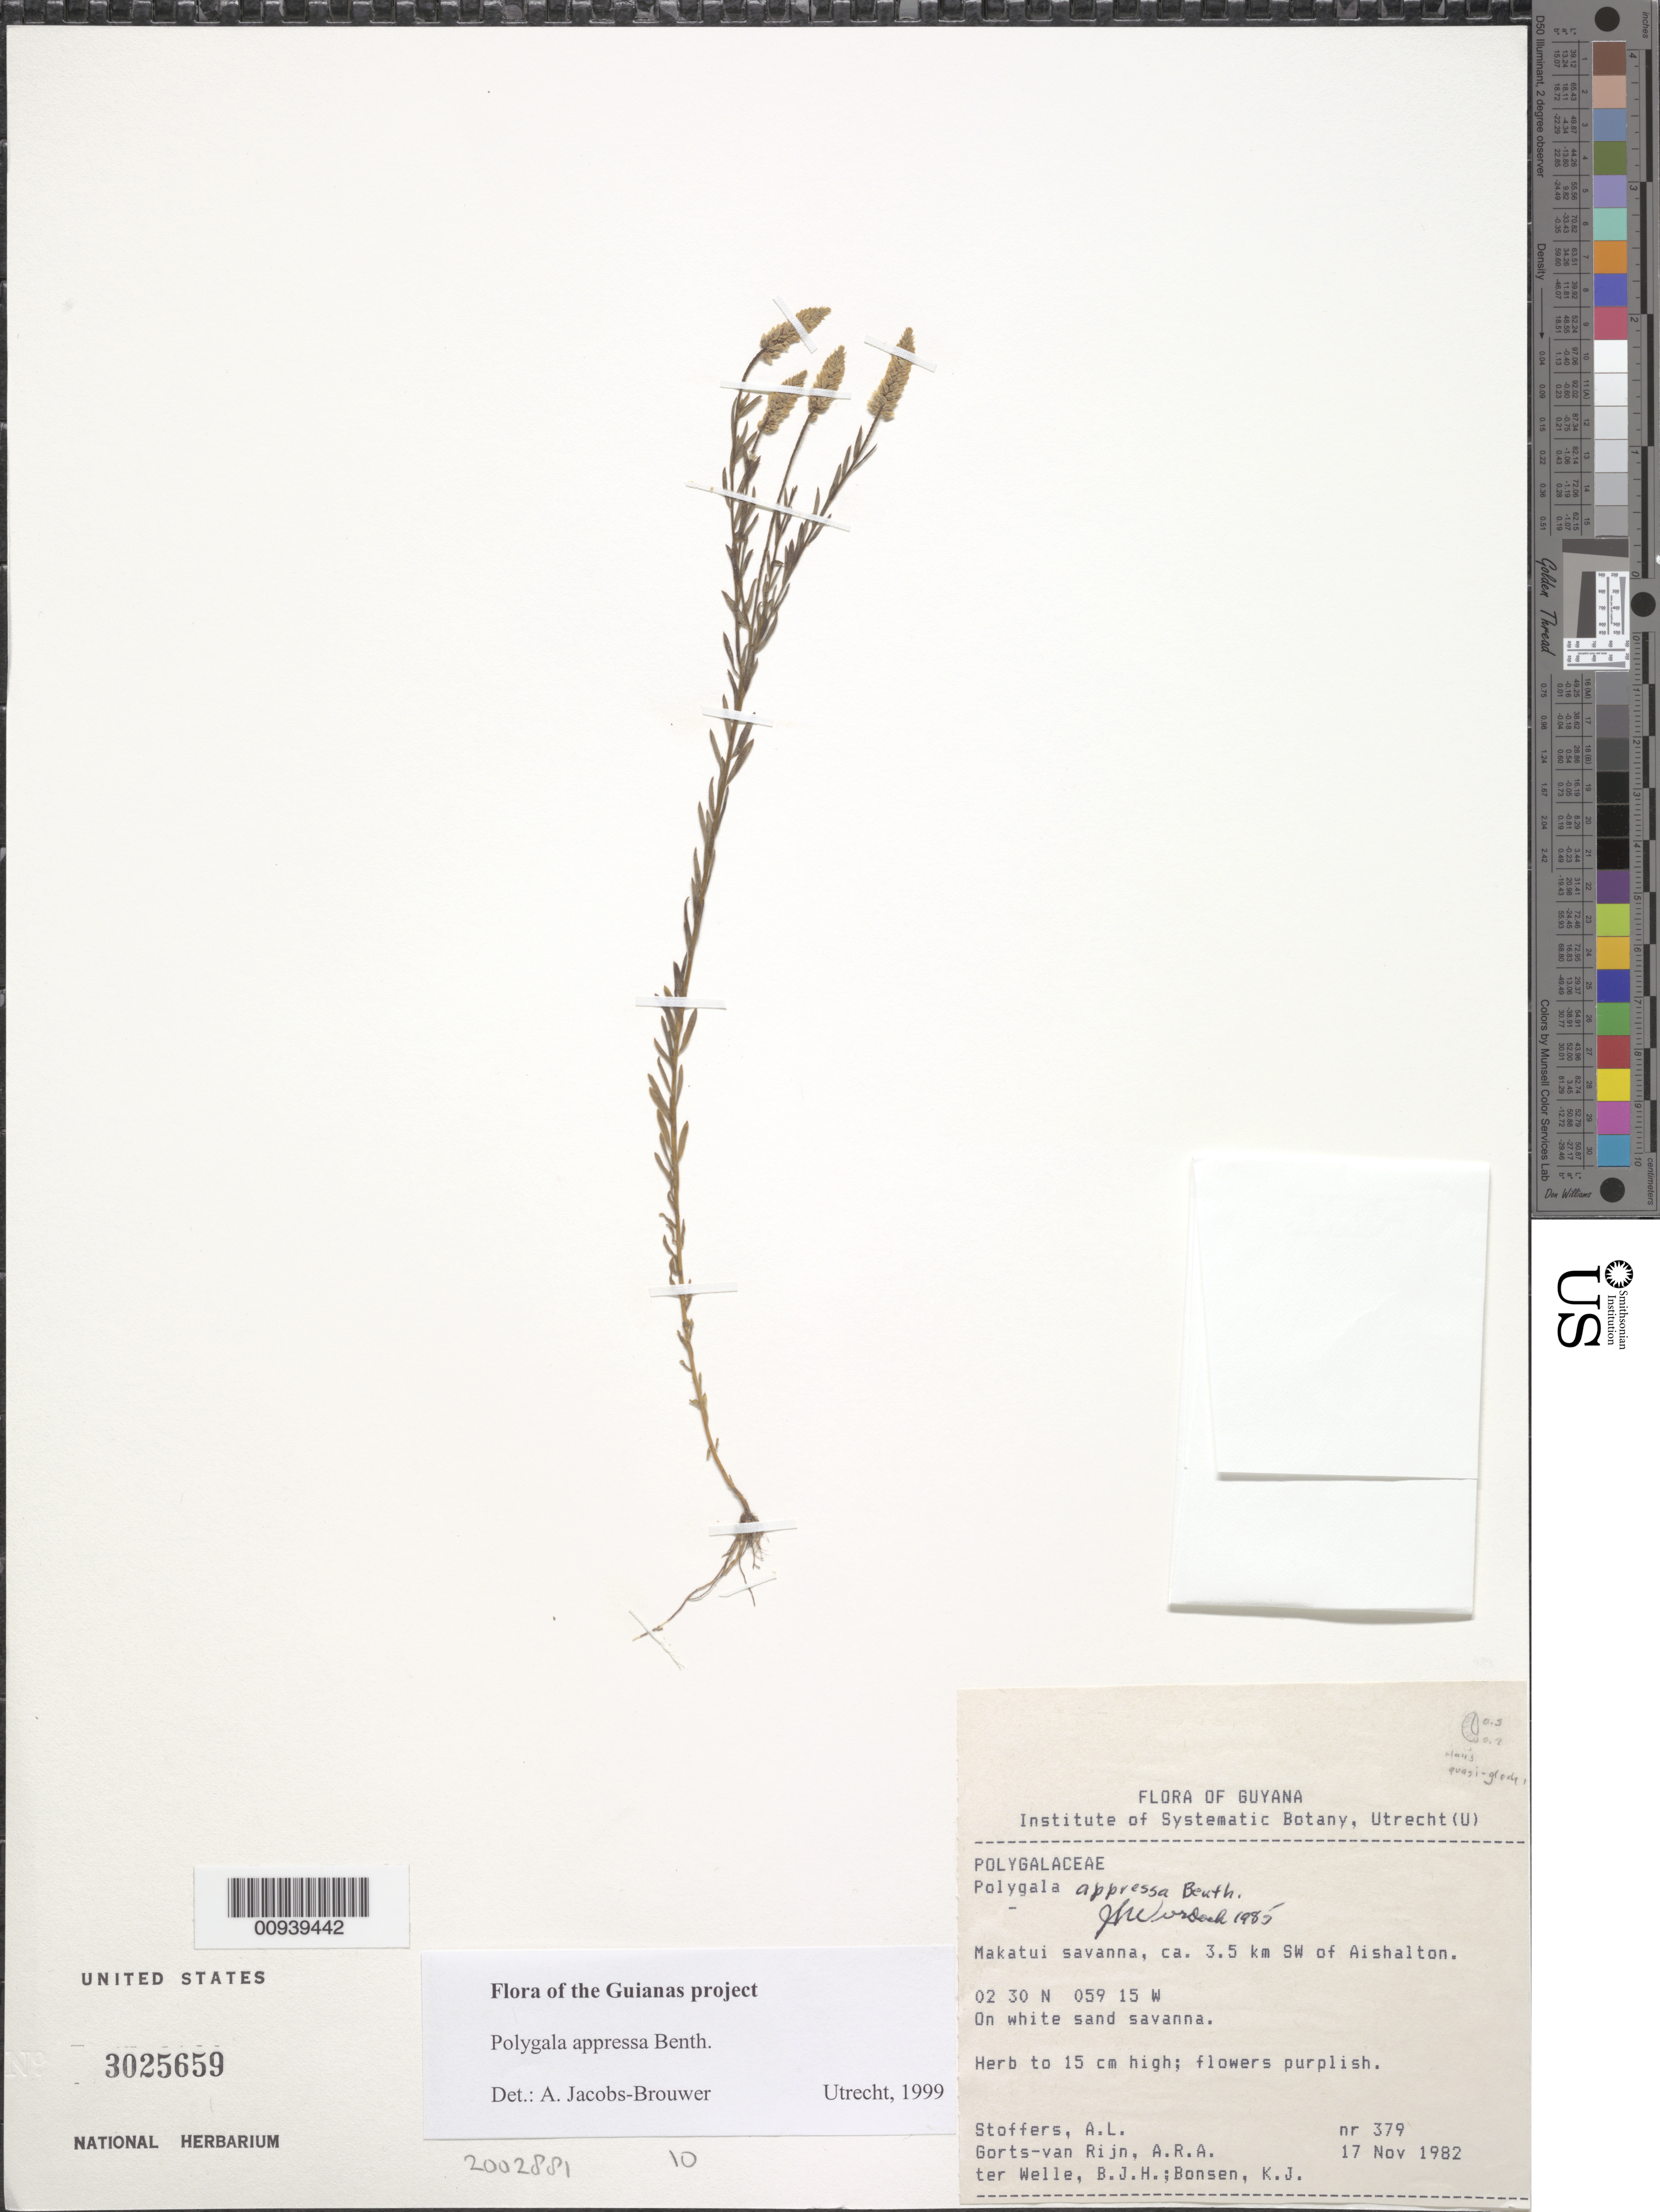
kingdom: Plantae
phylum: Tracheophyta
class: Magnoliopsida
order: Fabales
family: Polygalaceae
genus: Polygala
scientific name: Polygala appressa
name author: Benth.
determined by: Jacobs-Brouwer, A.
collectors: A. Stoffers, A. .R. A. Görts-van Rijn, B. Welle & K. Bonsen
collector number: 379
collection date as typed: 17-Nov-82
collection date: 1982-11-17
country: Guyana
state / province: U. Takutu-U. Essequibo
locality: Makatui savanna, ca. 3.5 km SW of Aishalton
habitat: On white sand savanna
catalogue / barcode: US 3025659